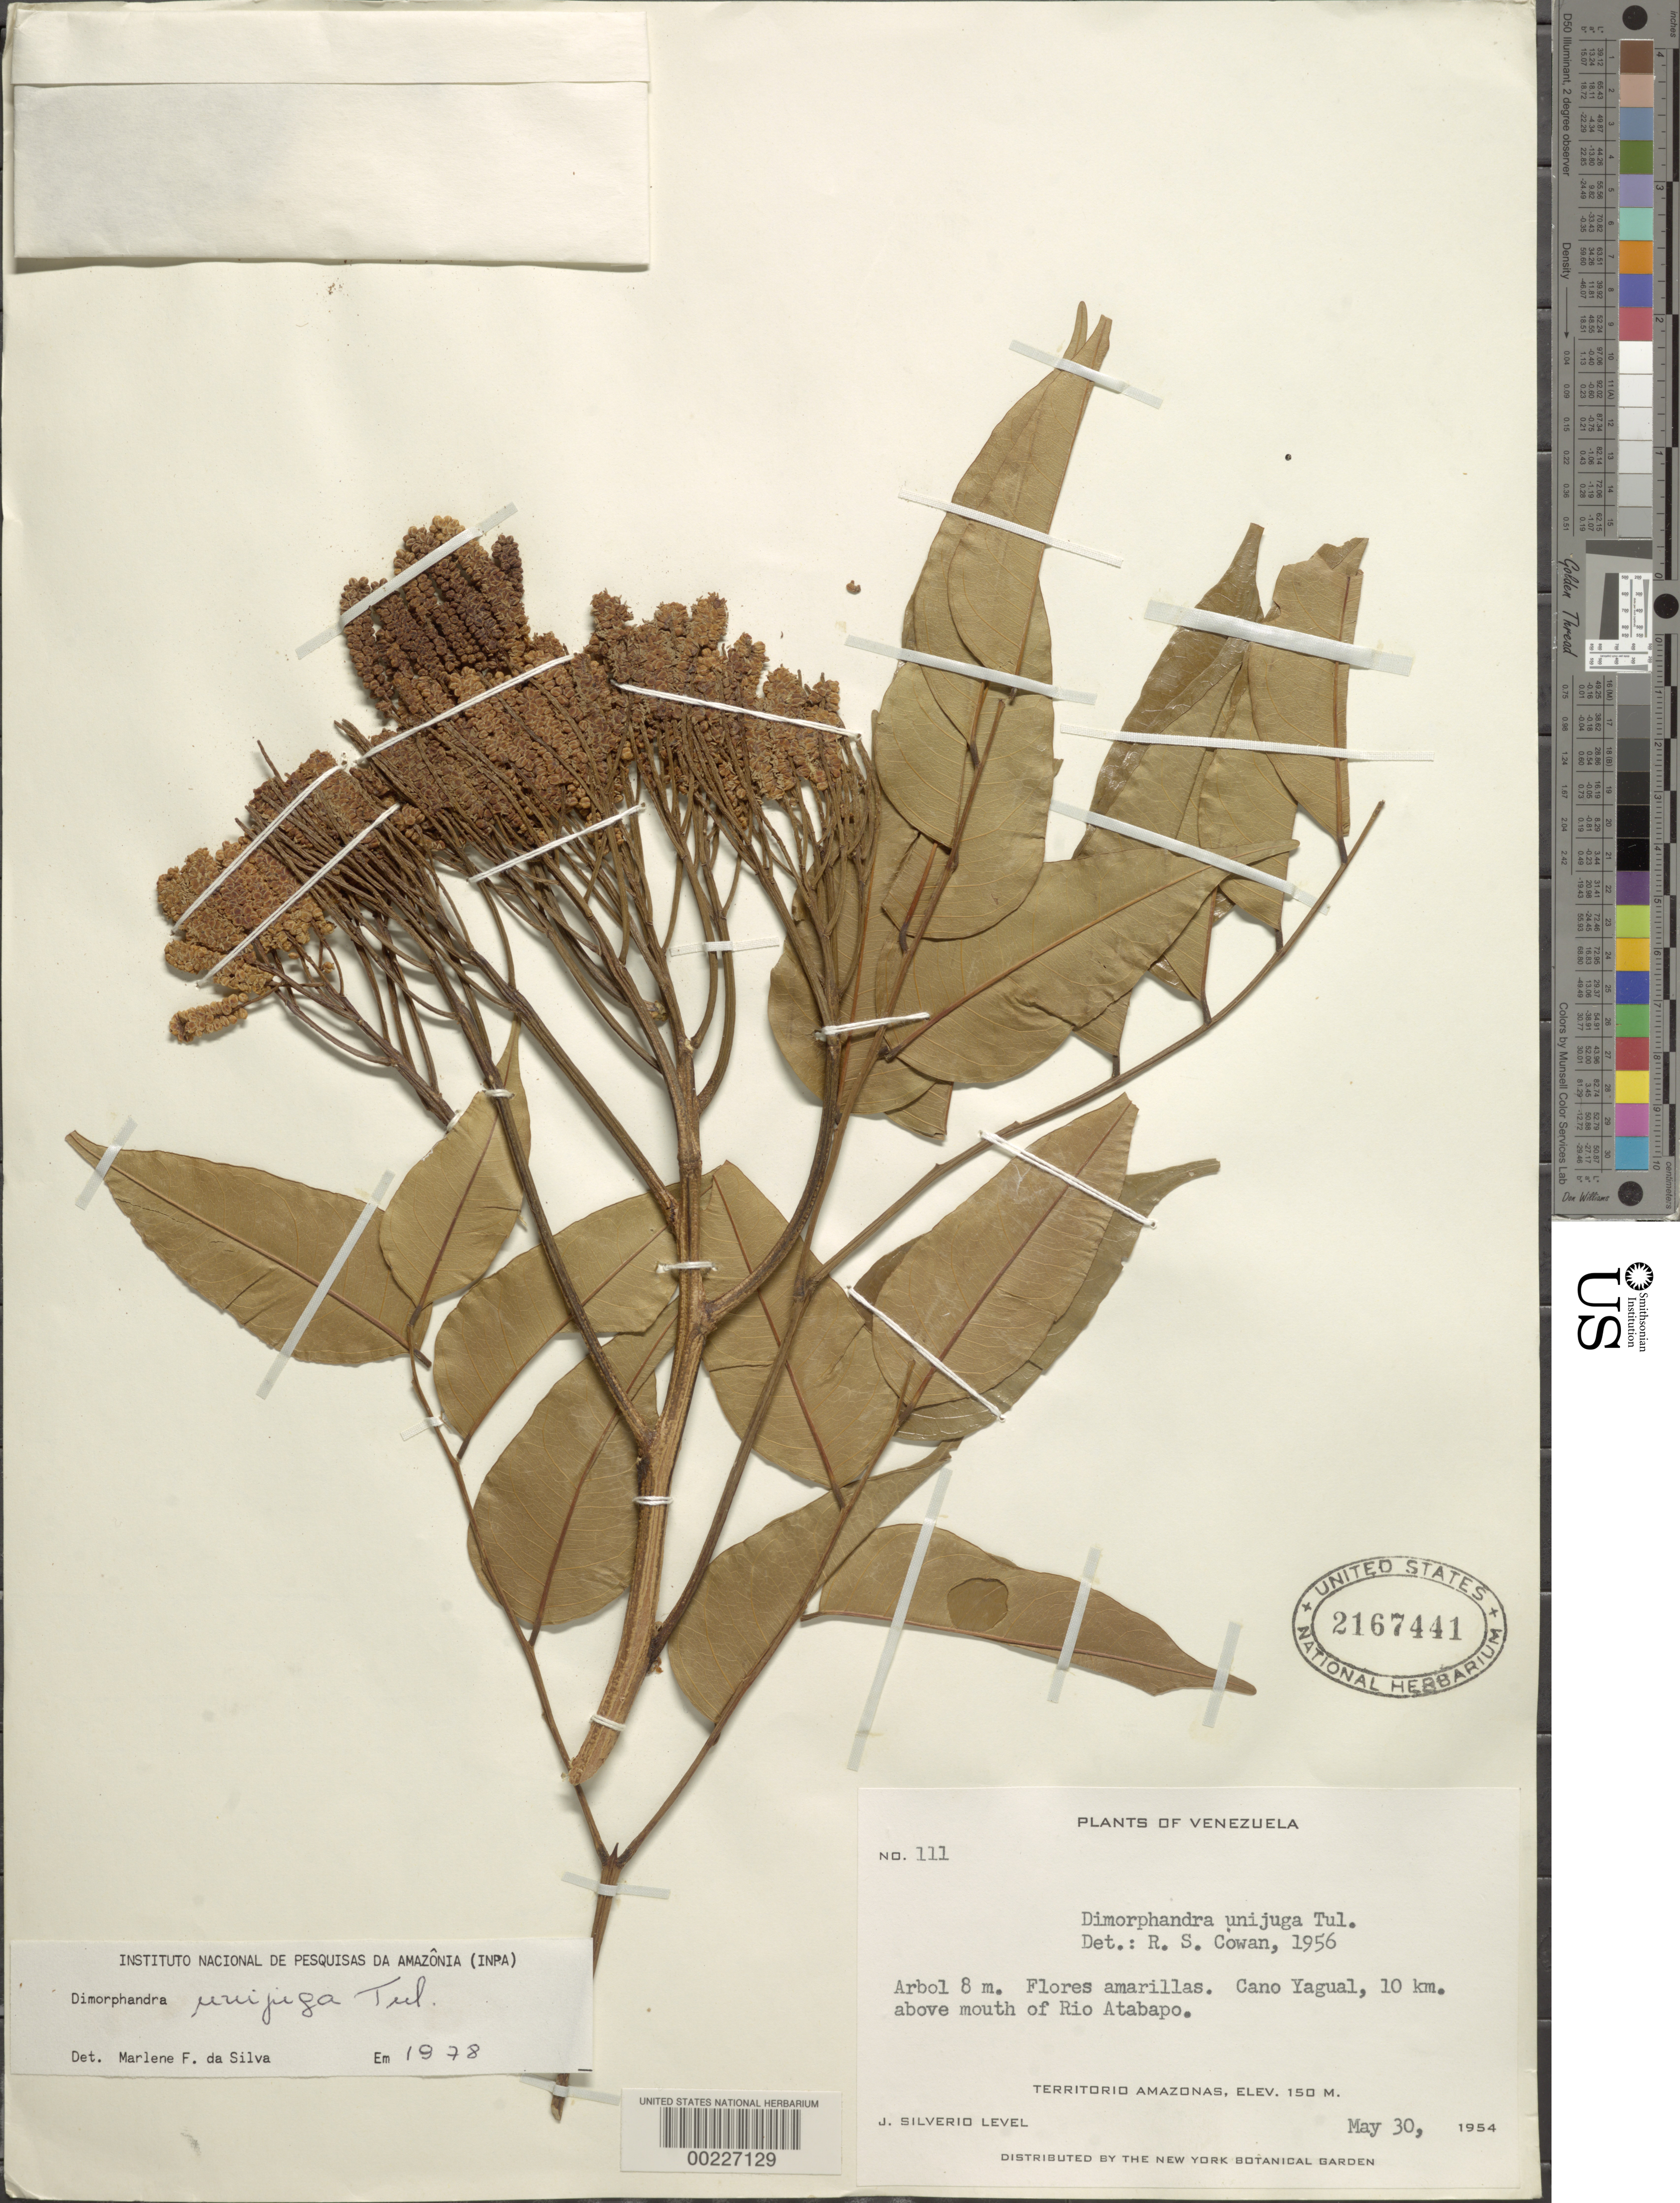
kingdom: Plantae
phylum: Tracheophyta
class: Magnoliopsida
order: Fabales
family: Fabaceae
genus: Dimorphandra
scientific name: Dimorphandra unijuga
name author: Tul.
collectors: J. Level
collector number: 111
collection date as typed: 30 May 1954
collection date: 1954-05-30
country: Venezuela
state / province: Amazonas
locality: Cano yagual, 10 km above mouth of Rio Atabapo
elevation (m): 150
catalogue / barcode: US 2167441